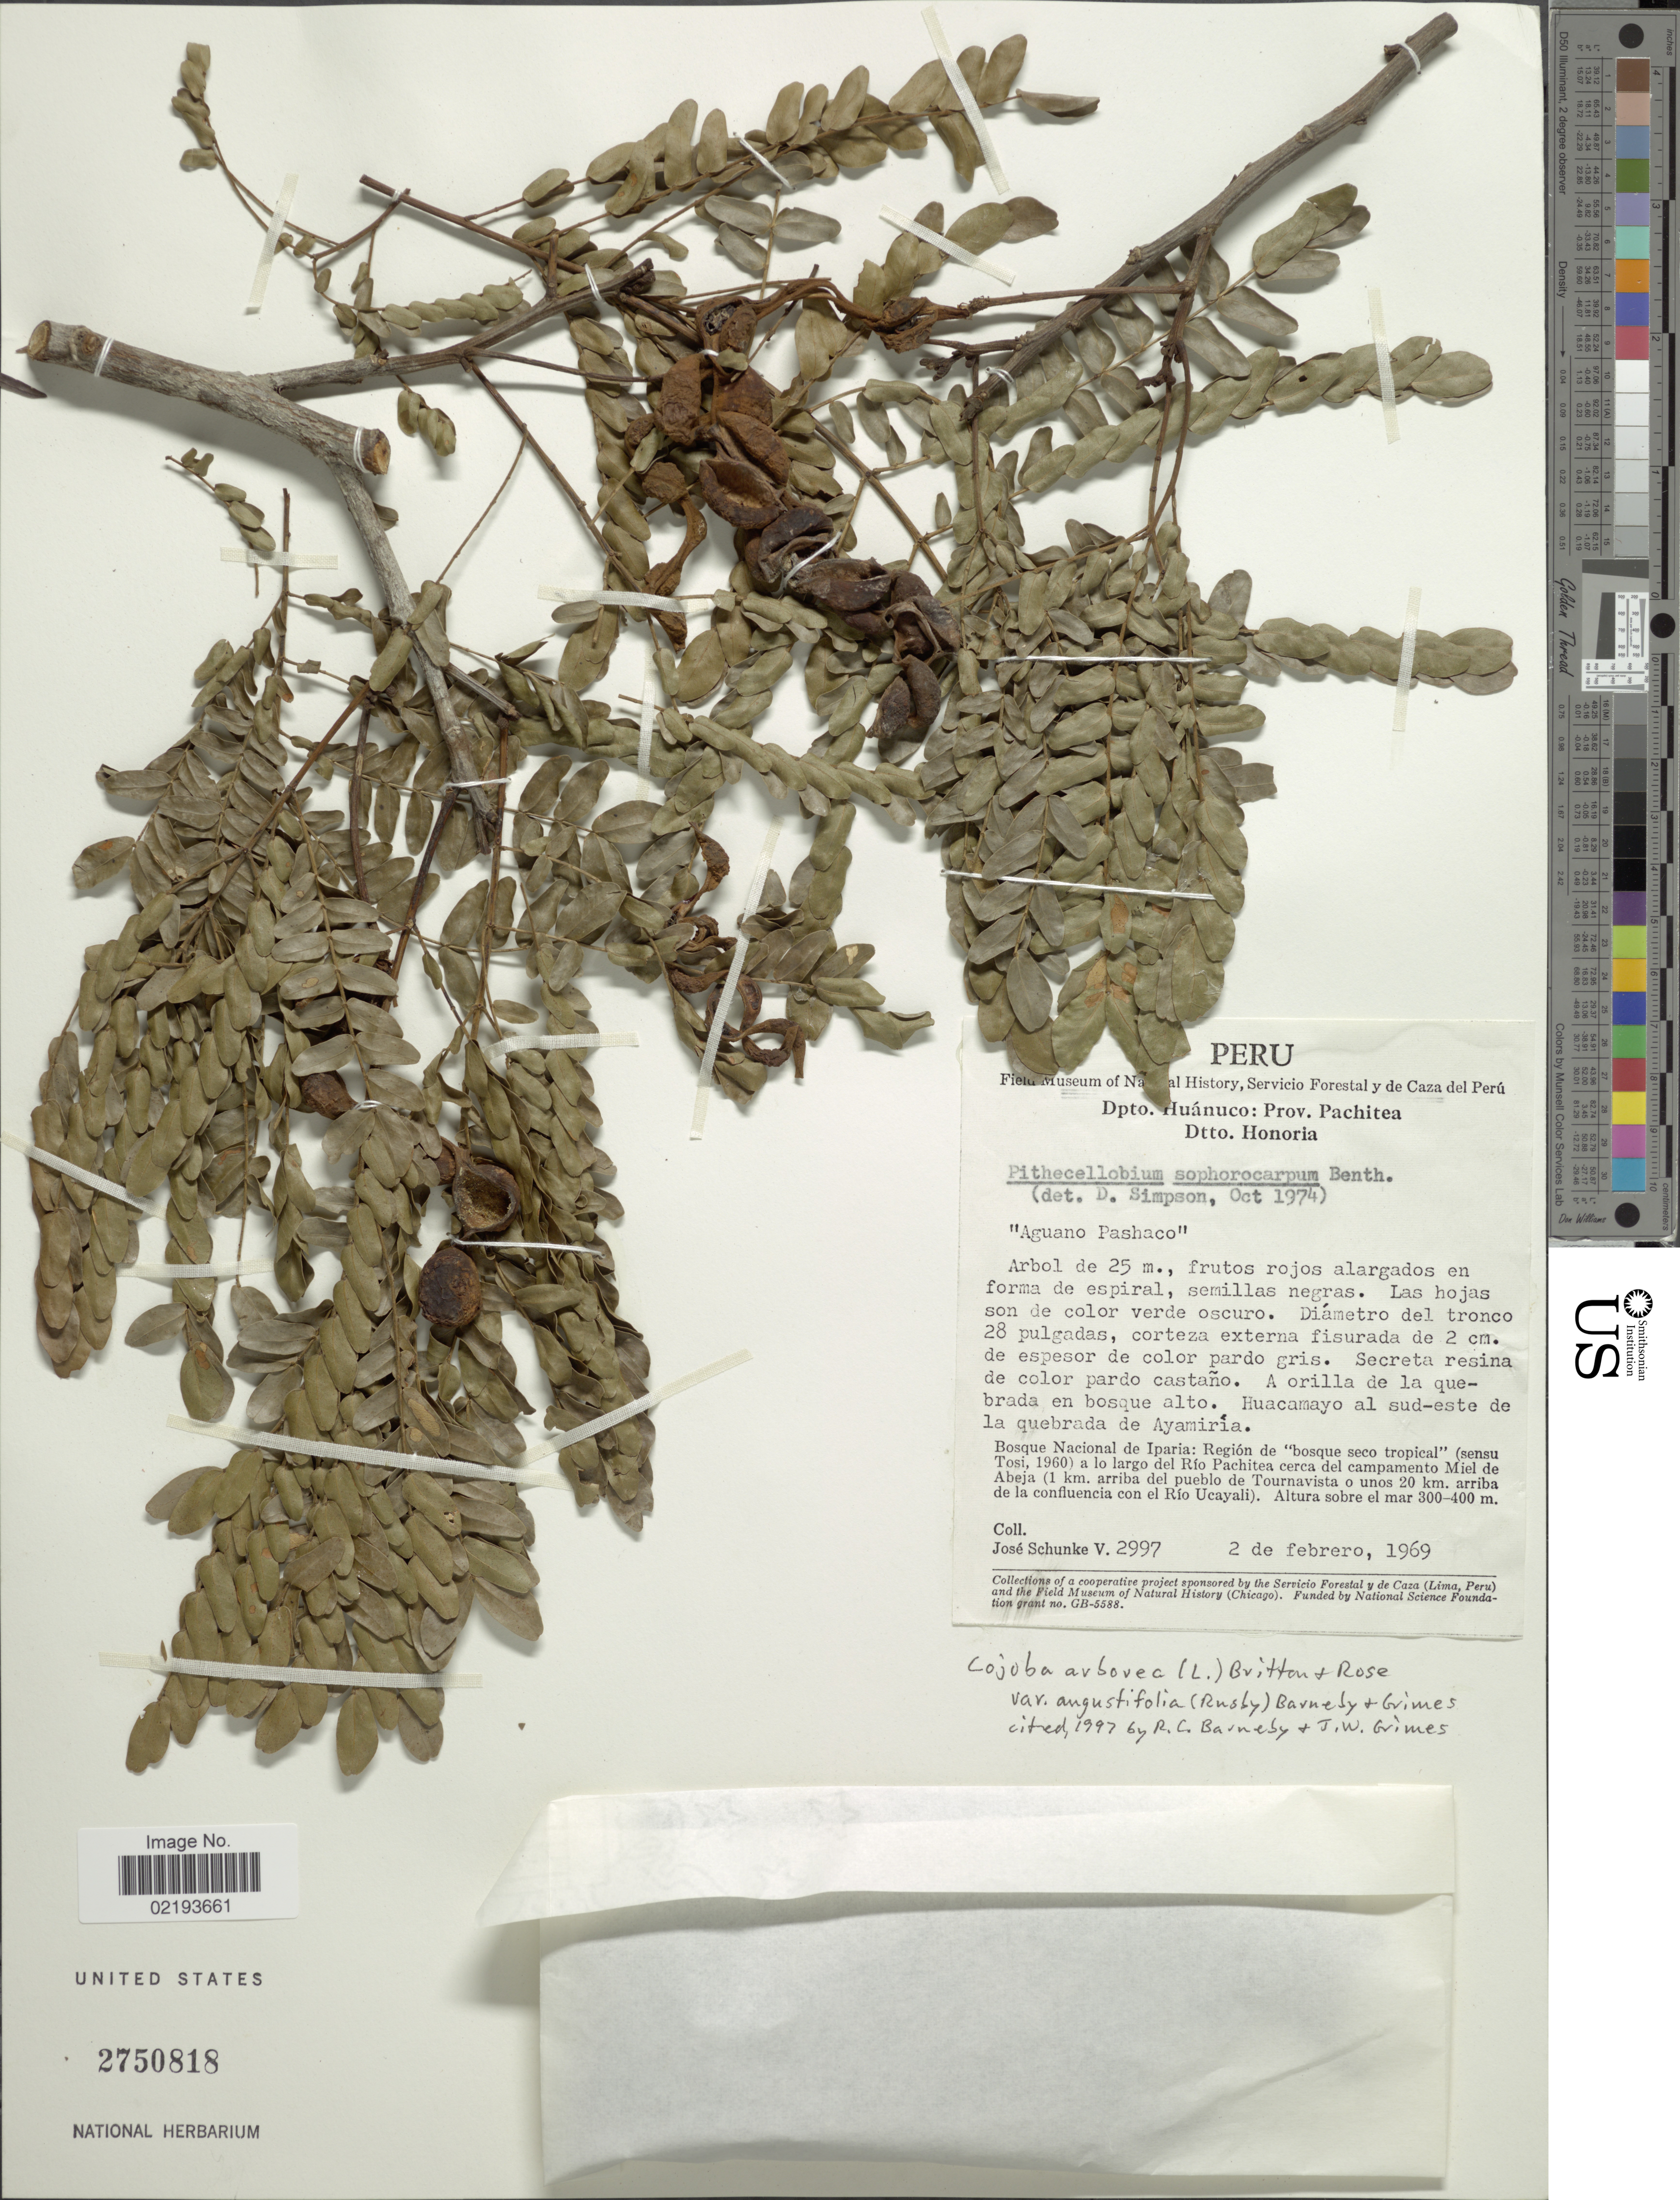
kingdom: Plantae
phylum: Tracheophyta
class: Magnoliopsida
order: Fabales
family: Fabaceae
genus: Cojoba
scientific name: Cojoba arborea var. angustifolia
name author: (Rusby) Barneby & J.W. Grimes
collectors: J. Schunke Vigo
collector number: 2997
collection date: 1969-02-02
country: Peru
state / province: Huánuco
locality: Dpto Huánuco: Prov. Pachitea Dtto Honoria, A orilla de la quebrada en bosque alto. Huacamayo al sud-este de la quebrada de Ayamiría, Bosque Nacional de Iparia: Región de 'Bosque seco tropical' (sensu Tosi, 1960) a lo largo del Río Pachitea cerca del campamento Miel de abeja (1 km arriba del pueblo de Tournavista o unos 20 km arriba de la confluencia con el Río Ucayali)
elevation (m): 300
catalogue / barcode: US 2750818